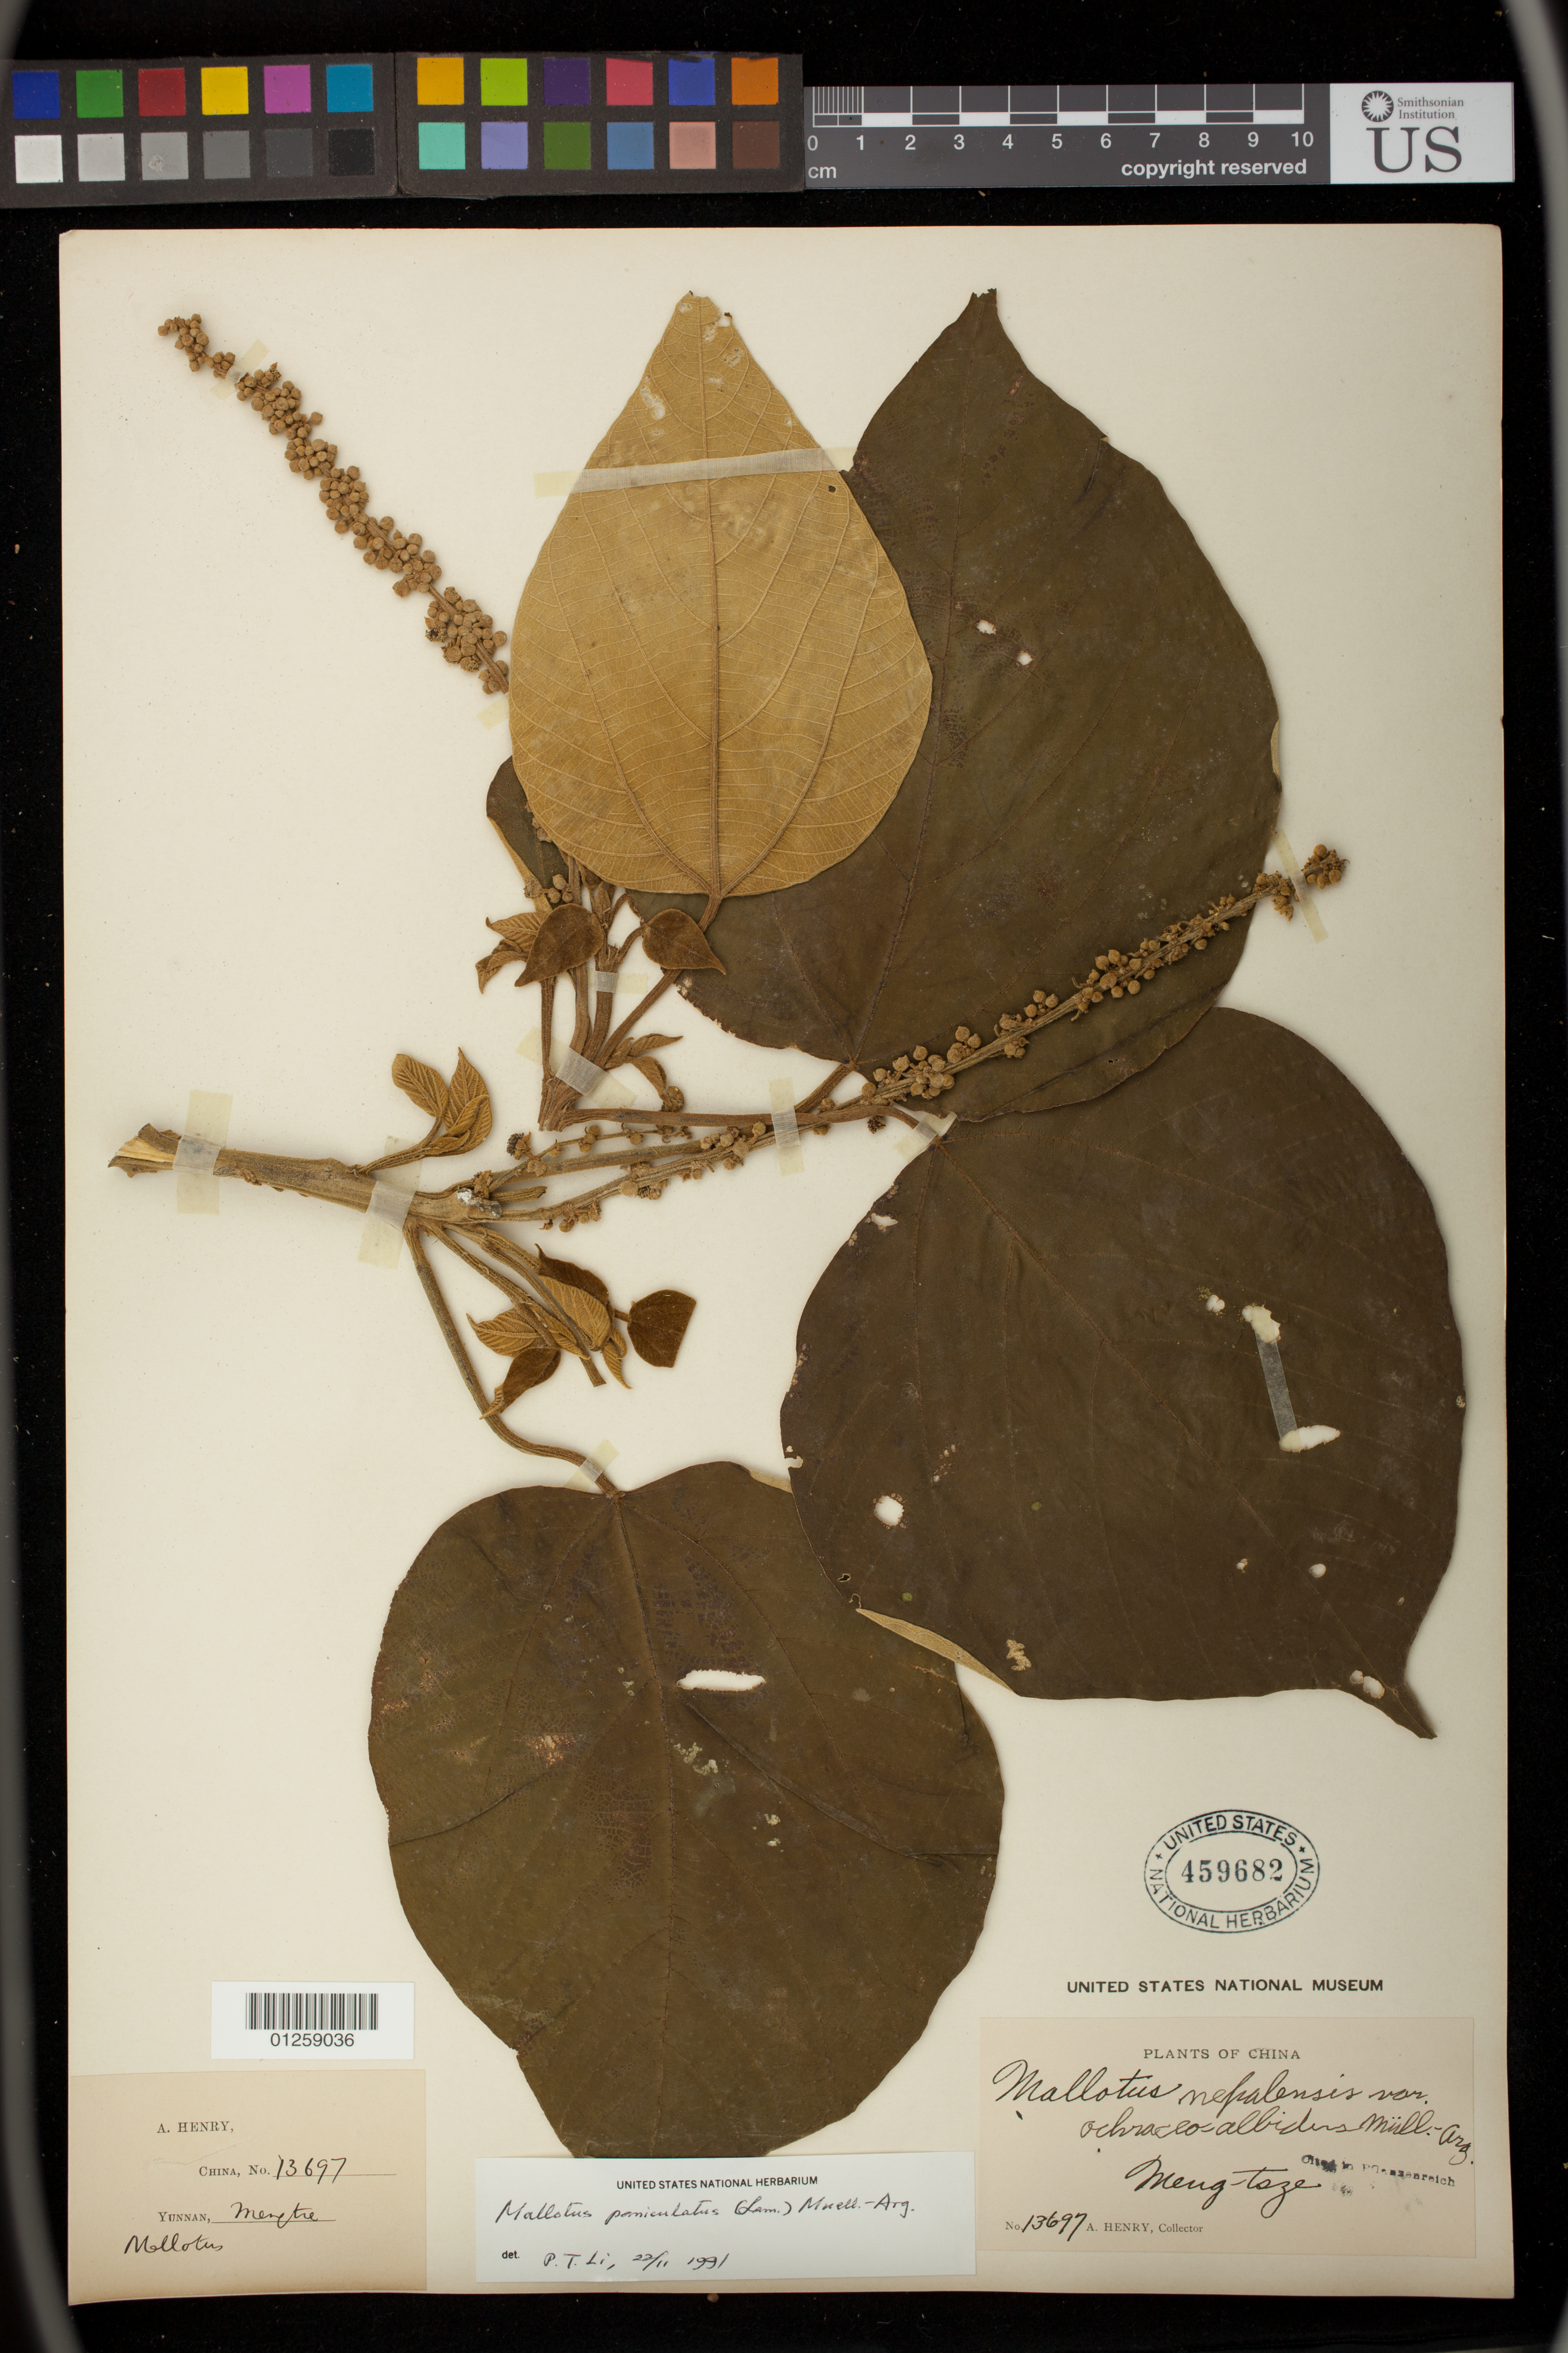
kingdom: Plantae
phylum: Tracheophyta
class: Magnoliopsida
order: Malpighiales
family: Euphorbiaceae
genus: Mallotus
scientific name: Mallotus paniculatus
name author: (Lam.) Müll. Arg.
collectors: A. Henry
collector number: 13697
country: China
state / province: Yunnan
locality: Meng-tsze.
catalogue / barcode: US 459682